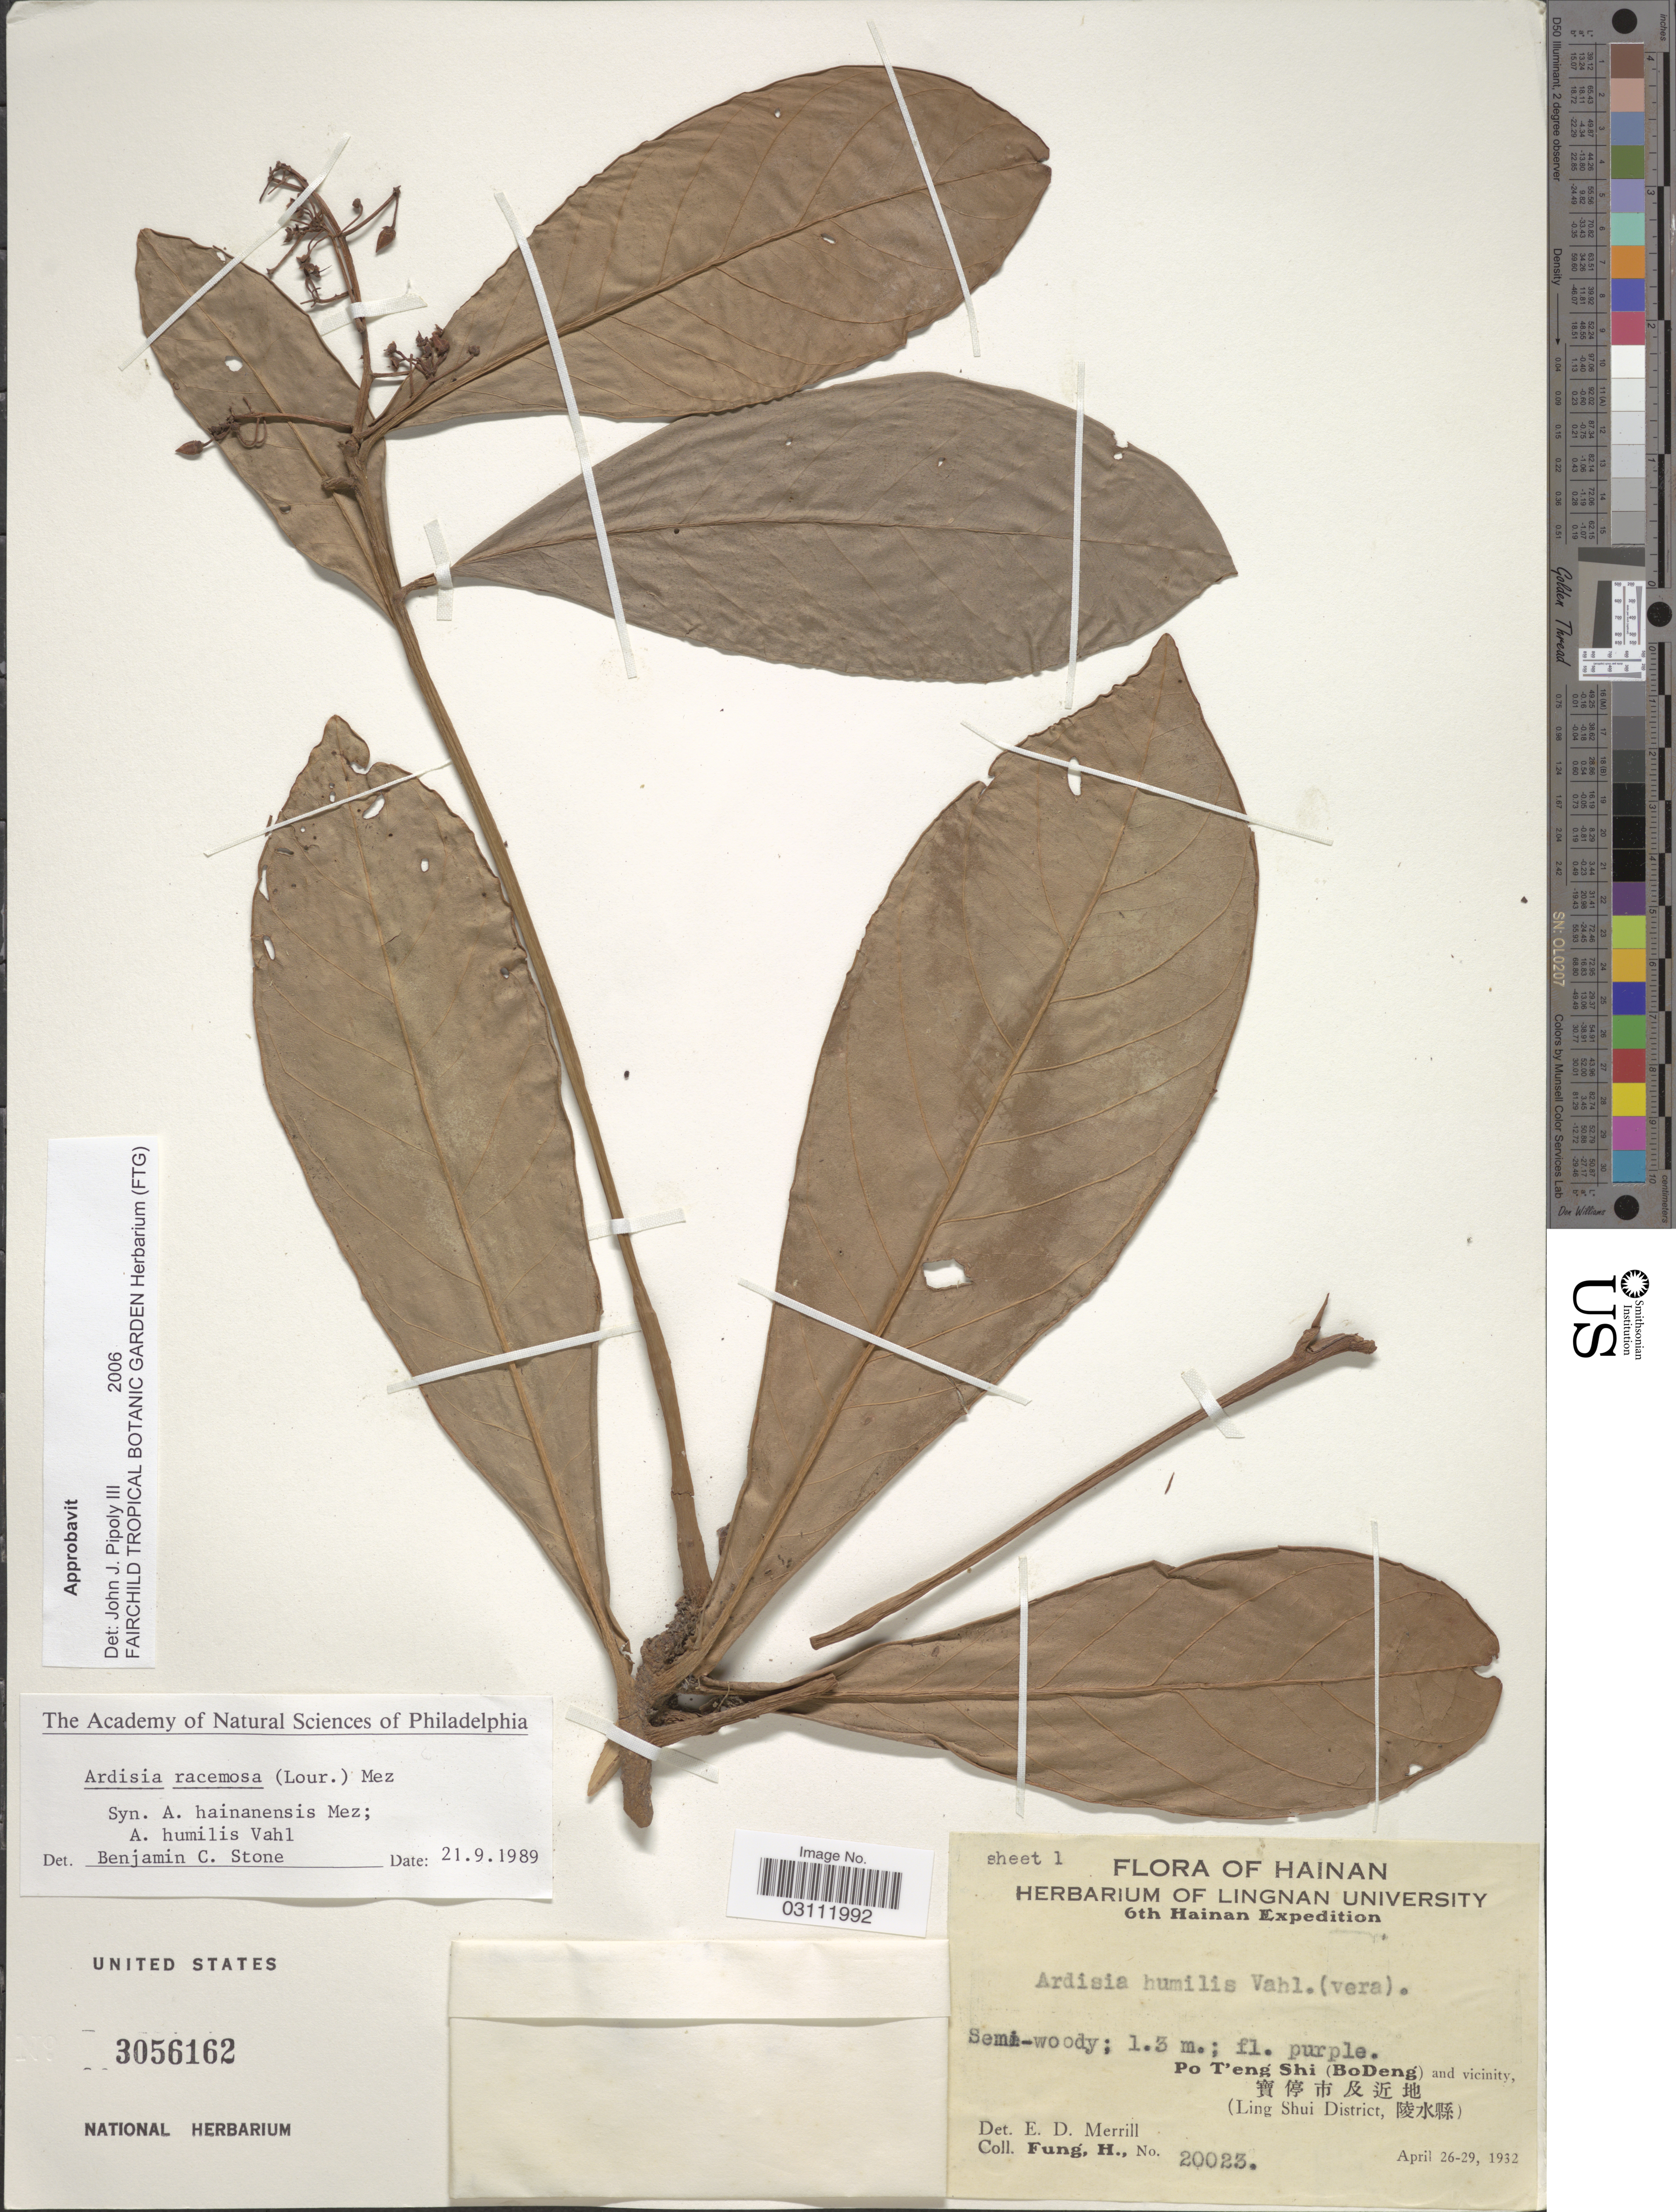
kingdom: Plantae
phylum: Tracheophyta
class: Magnoliopsida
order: Ericales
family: Primulaceae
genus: Ardisia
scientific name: Ardisia racemosa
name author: R.T. Baker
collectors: H. Fung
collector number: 20023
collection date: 1932-04-26/1932-04-29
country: China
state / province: Hainan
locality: Po T'eng Shi (BoDeng) and vicinity, Ling Shui District).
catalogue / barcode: US 3056162